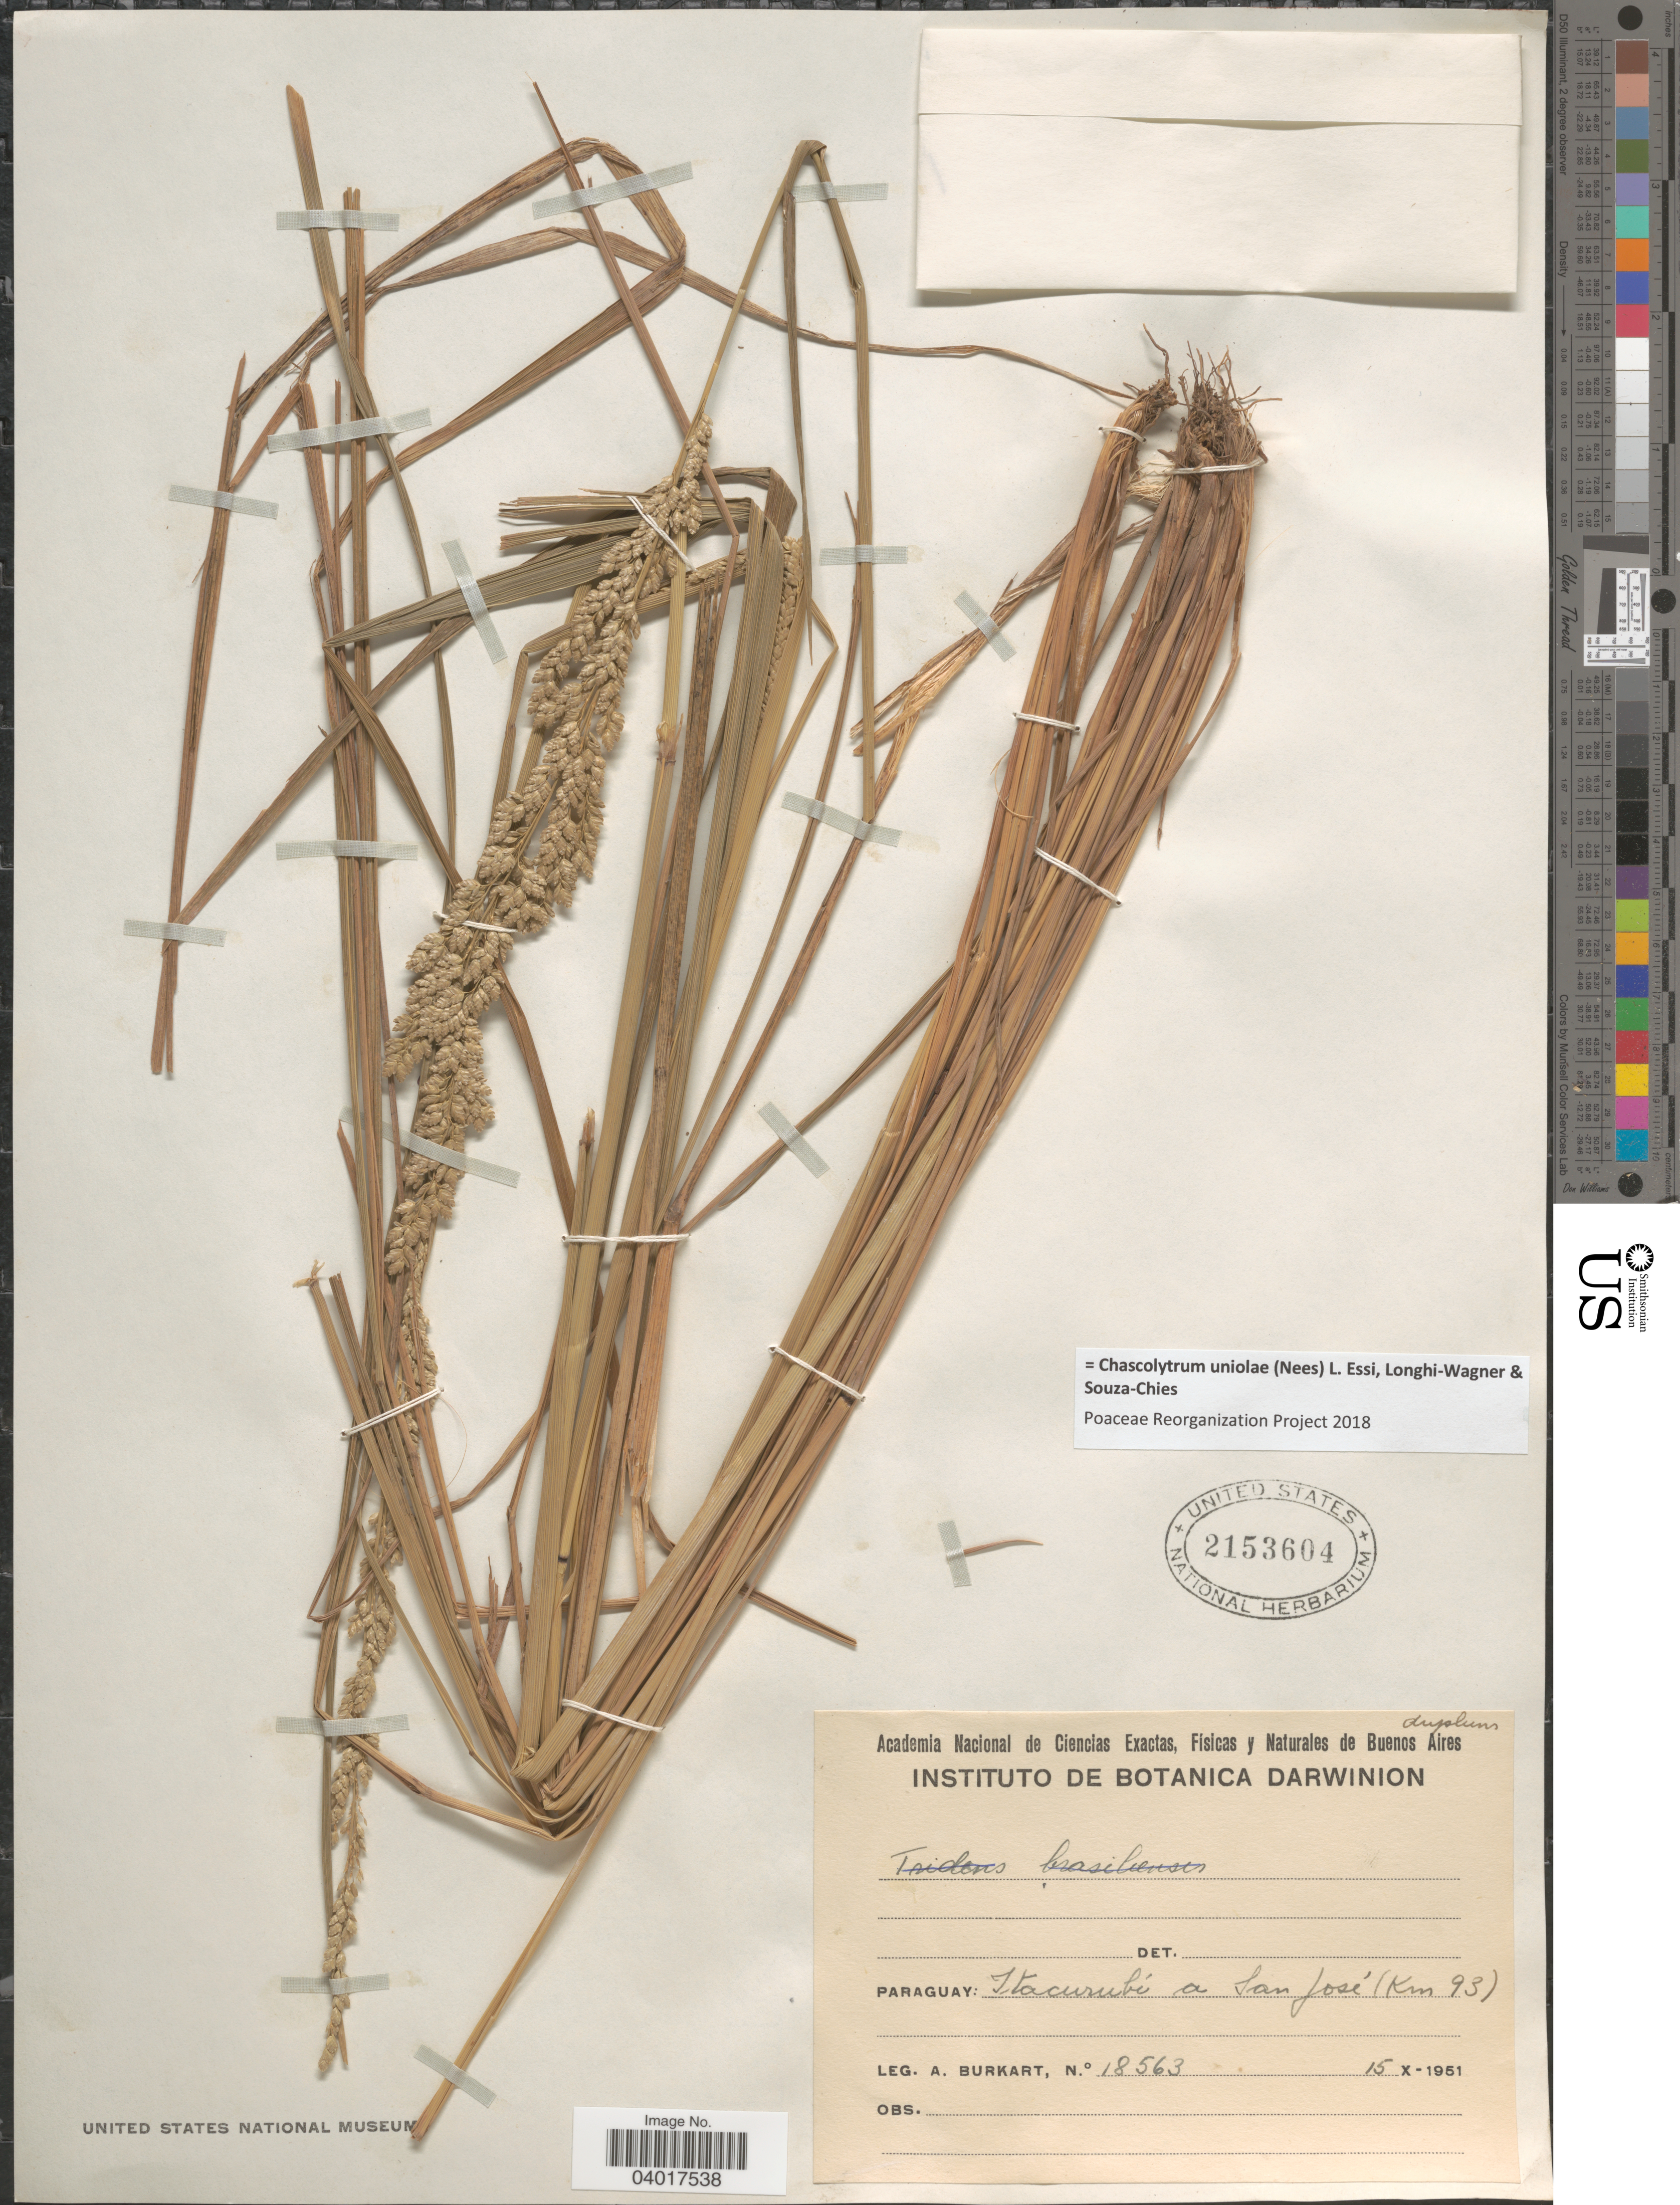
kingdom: Plantae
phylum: Tracheophyta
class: Liliopsida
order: Poales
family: Poaceae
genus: Chascolytrum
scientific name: Chascolytrum uniolae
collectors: A. E. Burkart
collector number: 18563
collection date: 1951-10-15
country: Paraguay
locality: Itacurubí a San Jose (Km 93).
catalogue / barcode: US 2153604